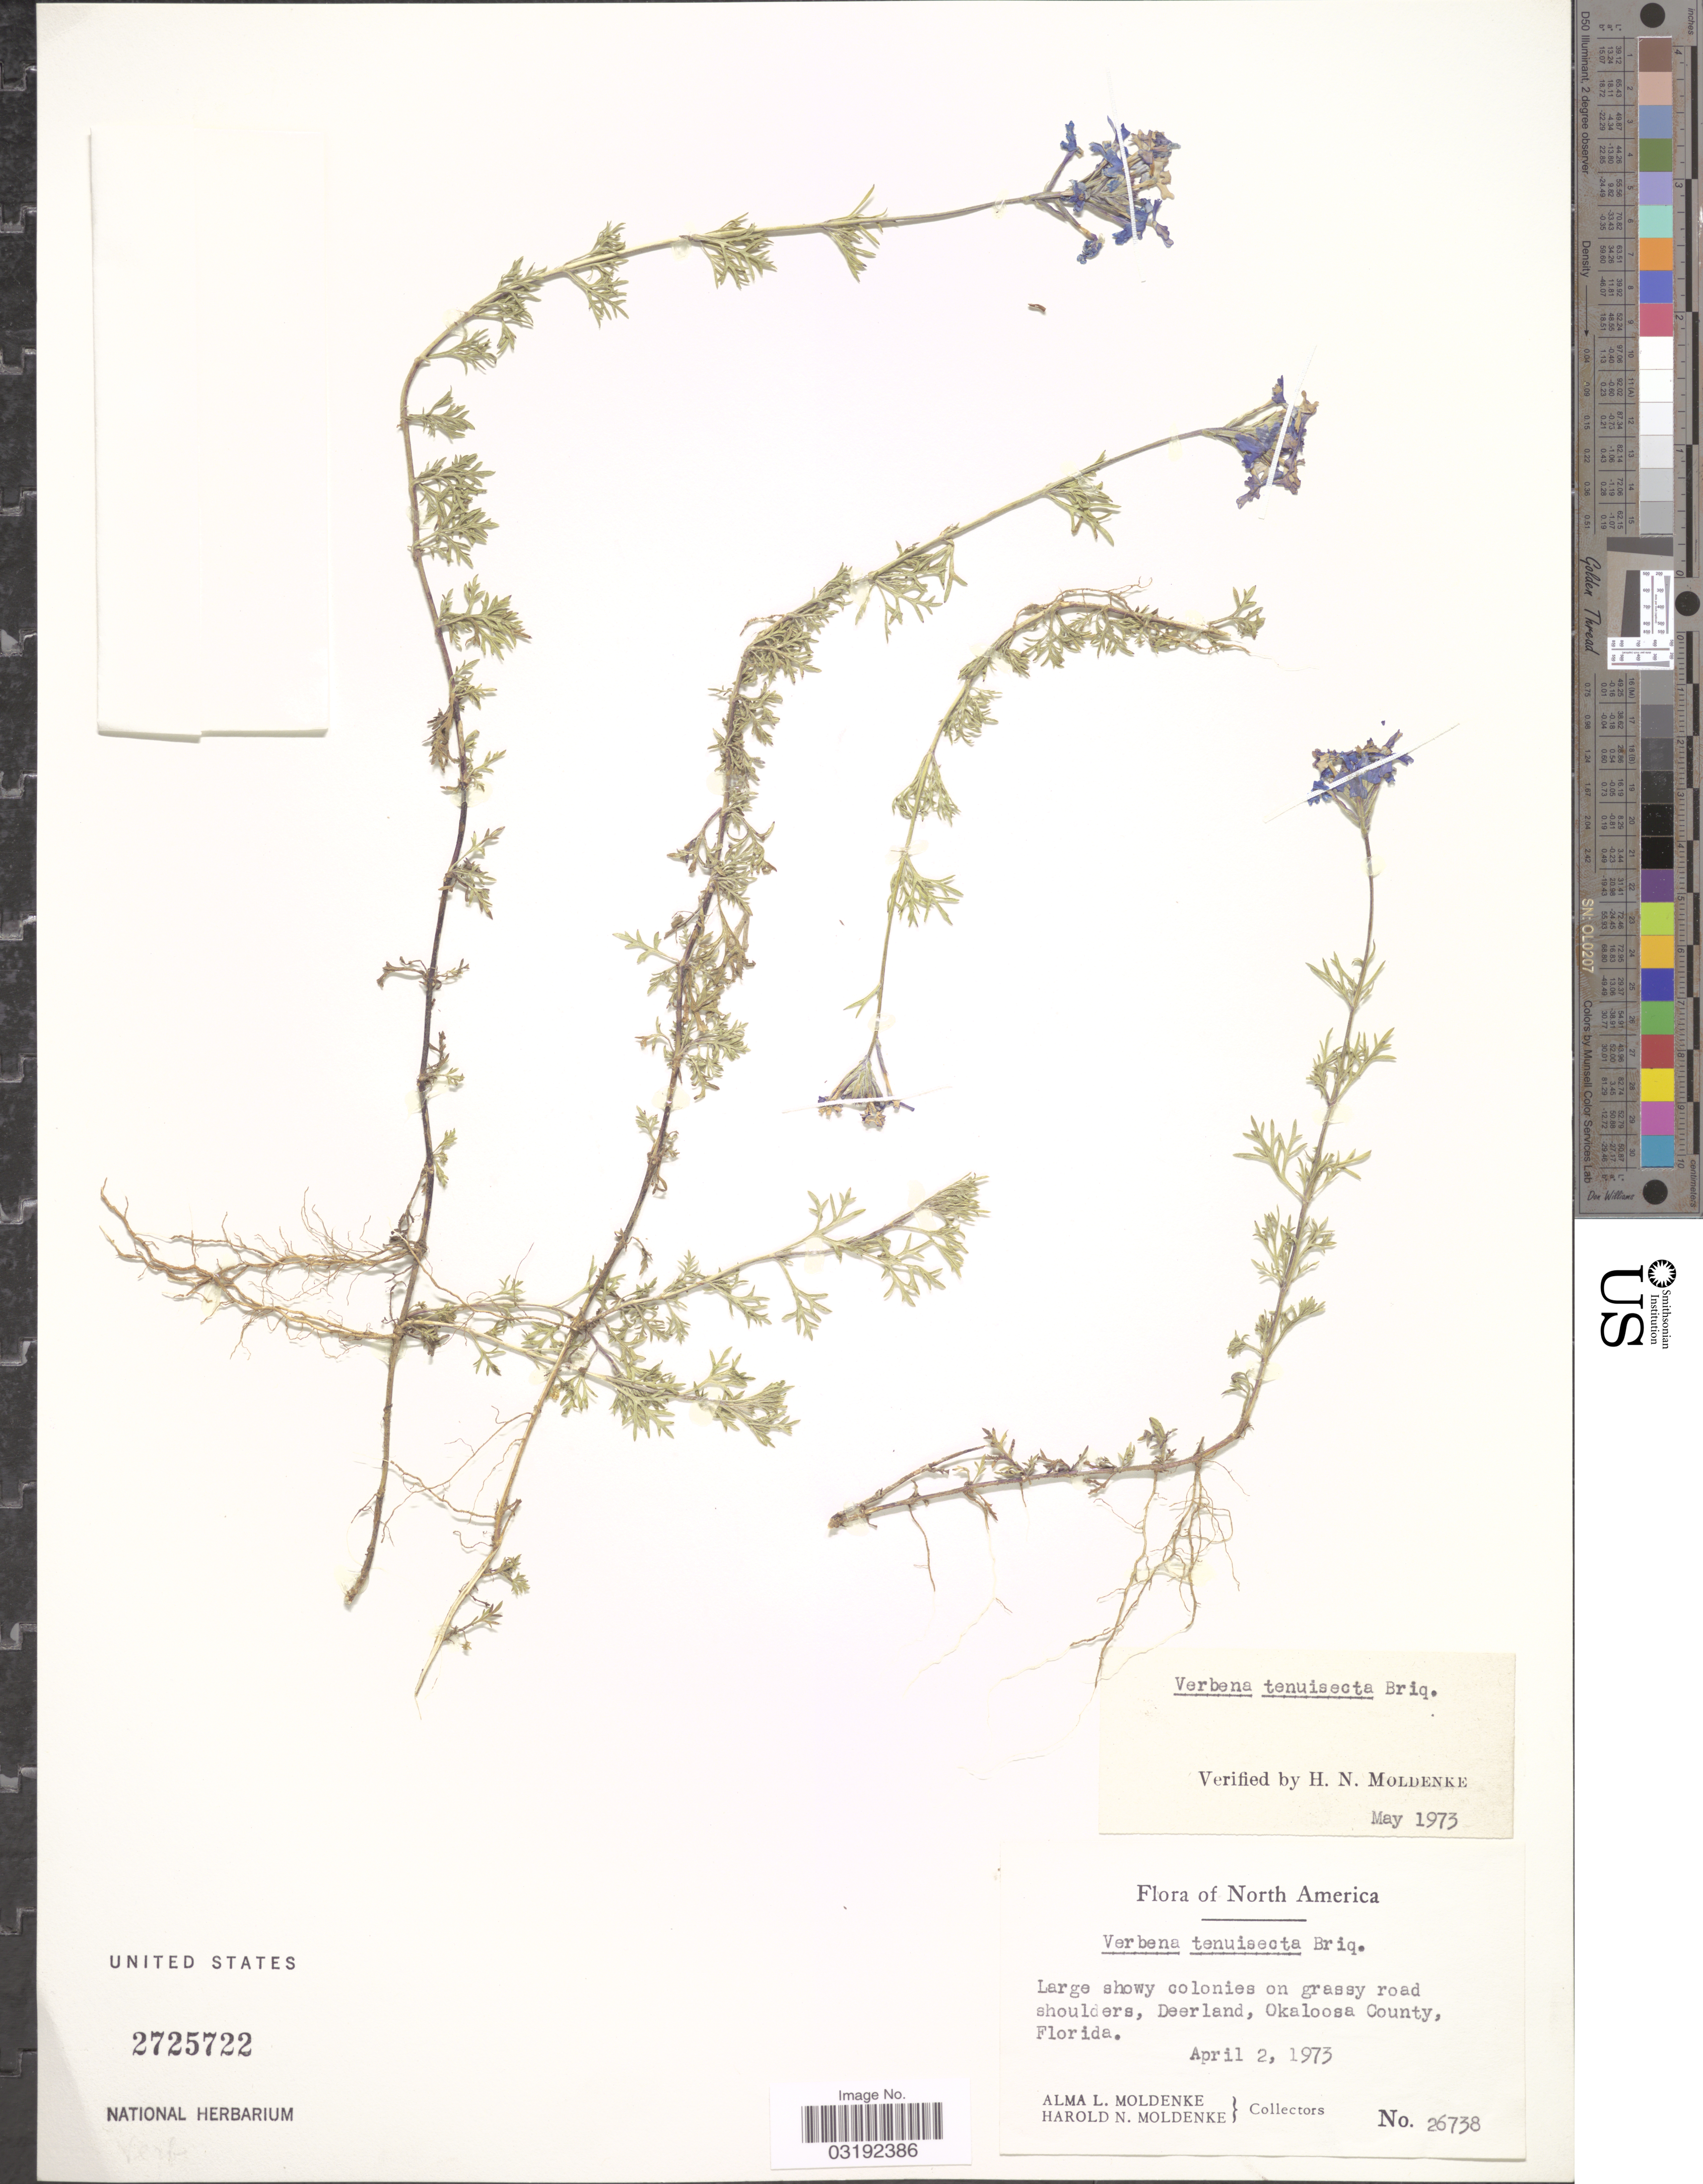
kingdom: Plantae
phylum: Tracheophyta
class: Magnoliopsida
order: Lamiales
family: Verbenaceae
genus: Verbena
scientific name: Verbena tenuisecta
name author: Briq.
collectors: A. L. Moldenke & H. N. Moldenke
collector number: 26738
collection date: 1973-04-02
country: United States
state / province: Florida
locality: Large showy colonies on grassy road shoulders, Deerland, Okaloosa County.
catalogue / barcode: US 2725722